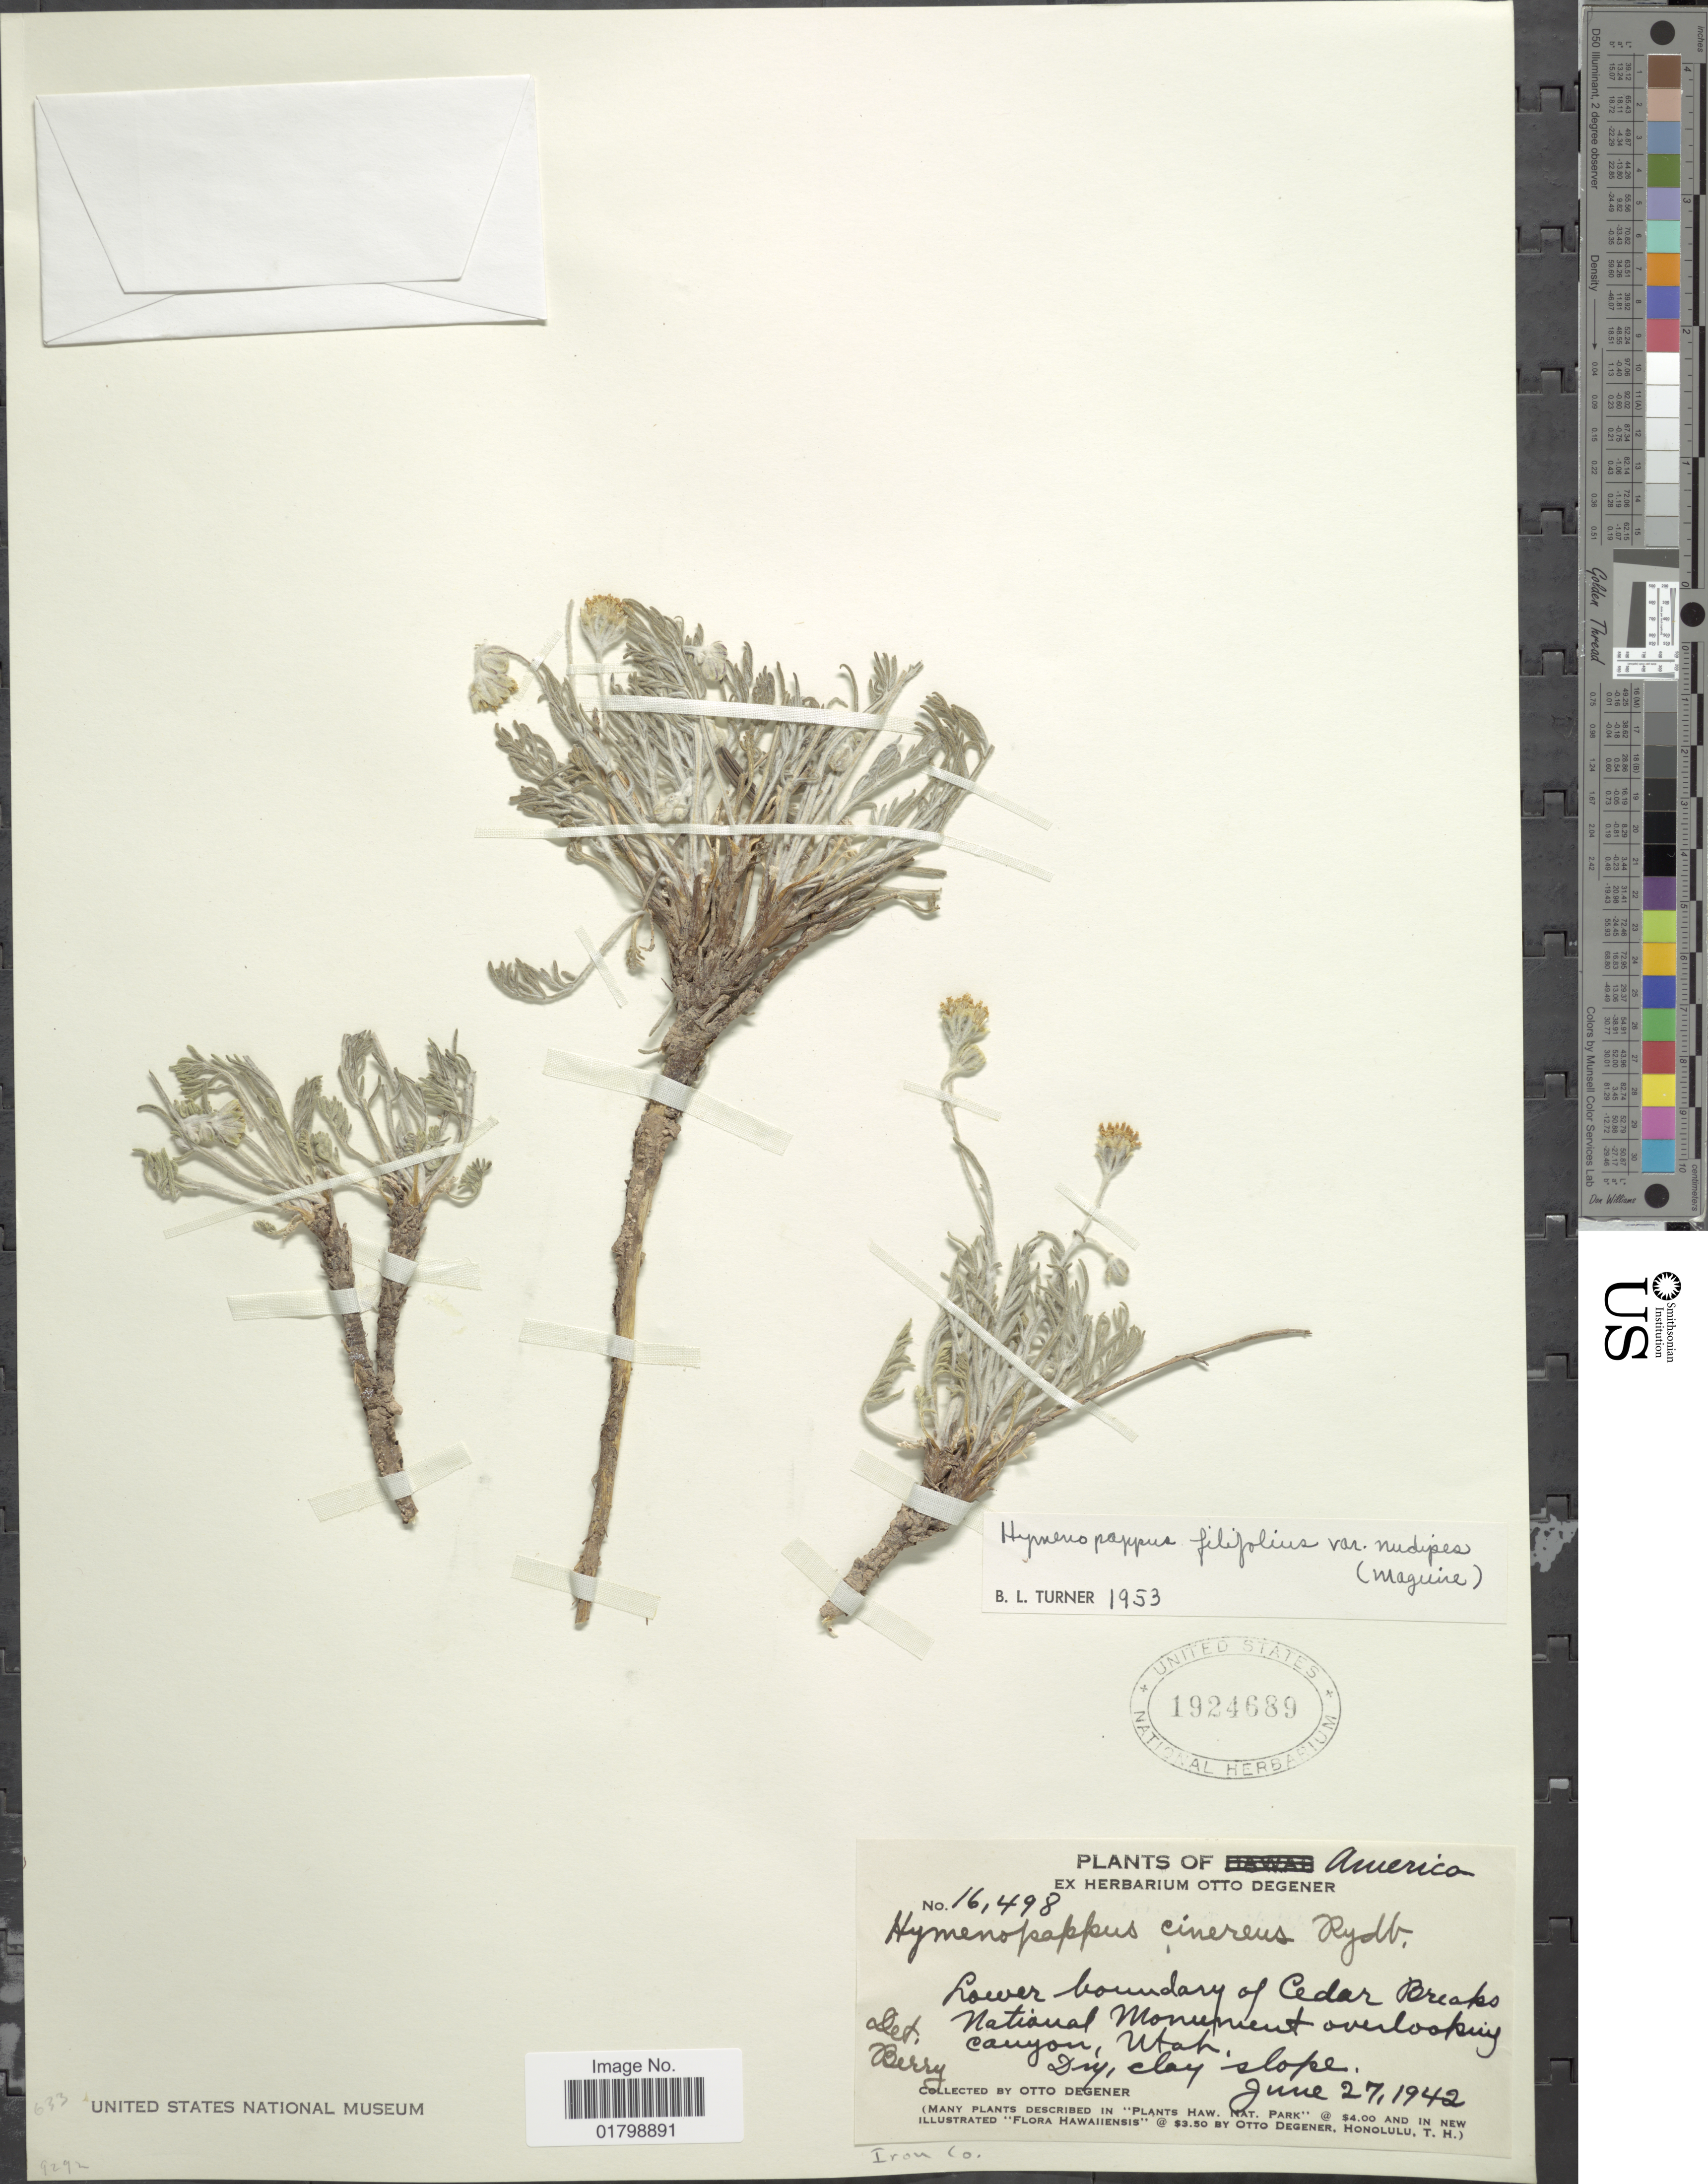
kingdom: Plantae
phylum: Tracheophyta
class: Magnoliopsida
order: Asterales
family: Asteraceae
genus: Hymenopappus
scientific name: Hymenopappus filifolius var. nudipes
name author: (Maguire) B.L. Turner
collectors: O. Degener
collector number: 16498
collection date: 1942-06-27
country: United States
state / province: Utah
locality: Lower boundary of Cedar Breaks National Monument overlooking canyon, Iron Co.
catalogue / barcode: US 1924689